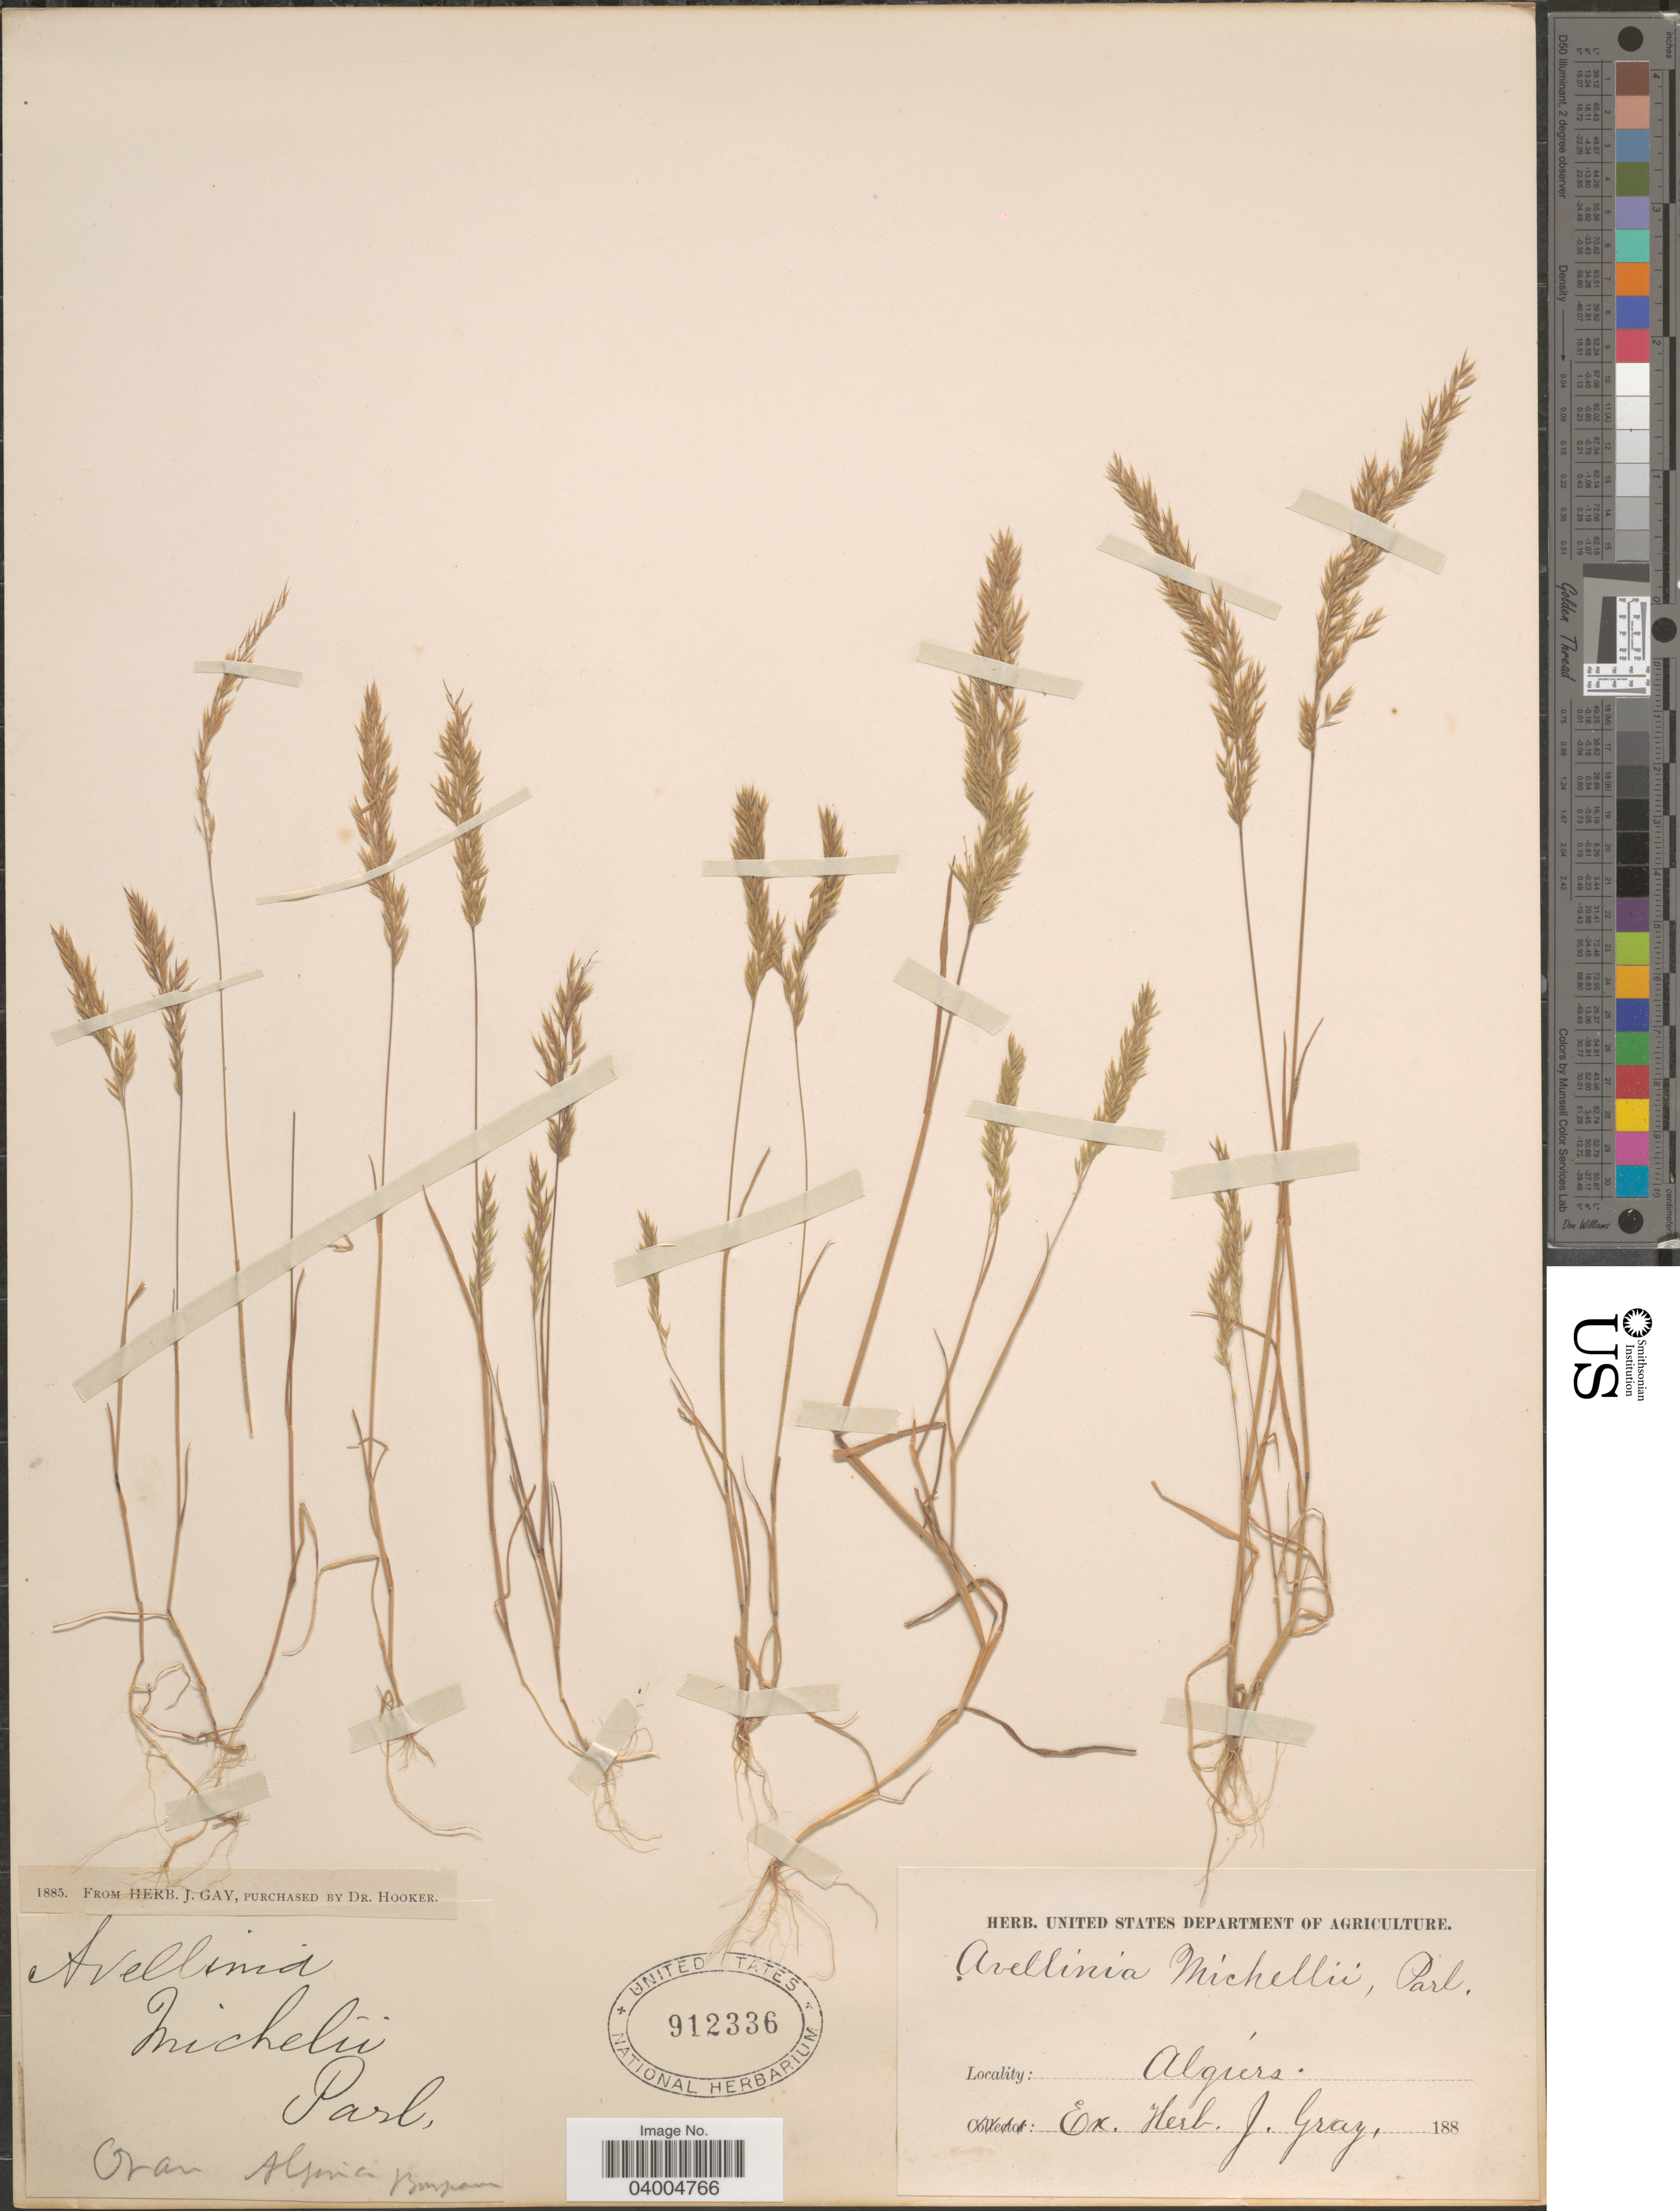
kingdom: Plantae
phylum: Tracheophyta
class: Liliopsida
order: Poales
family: Poaceae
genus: Avellinia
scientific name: Avellinia michelii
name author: (Savi) Parl.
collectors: -. Bourgeau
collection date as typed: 188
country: Algeria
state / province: Oran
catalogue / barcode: US 912336